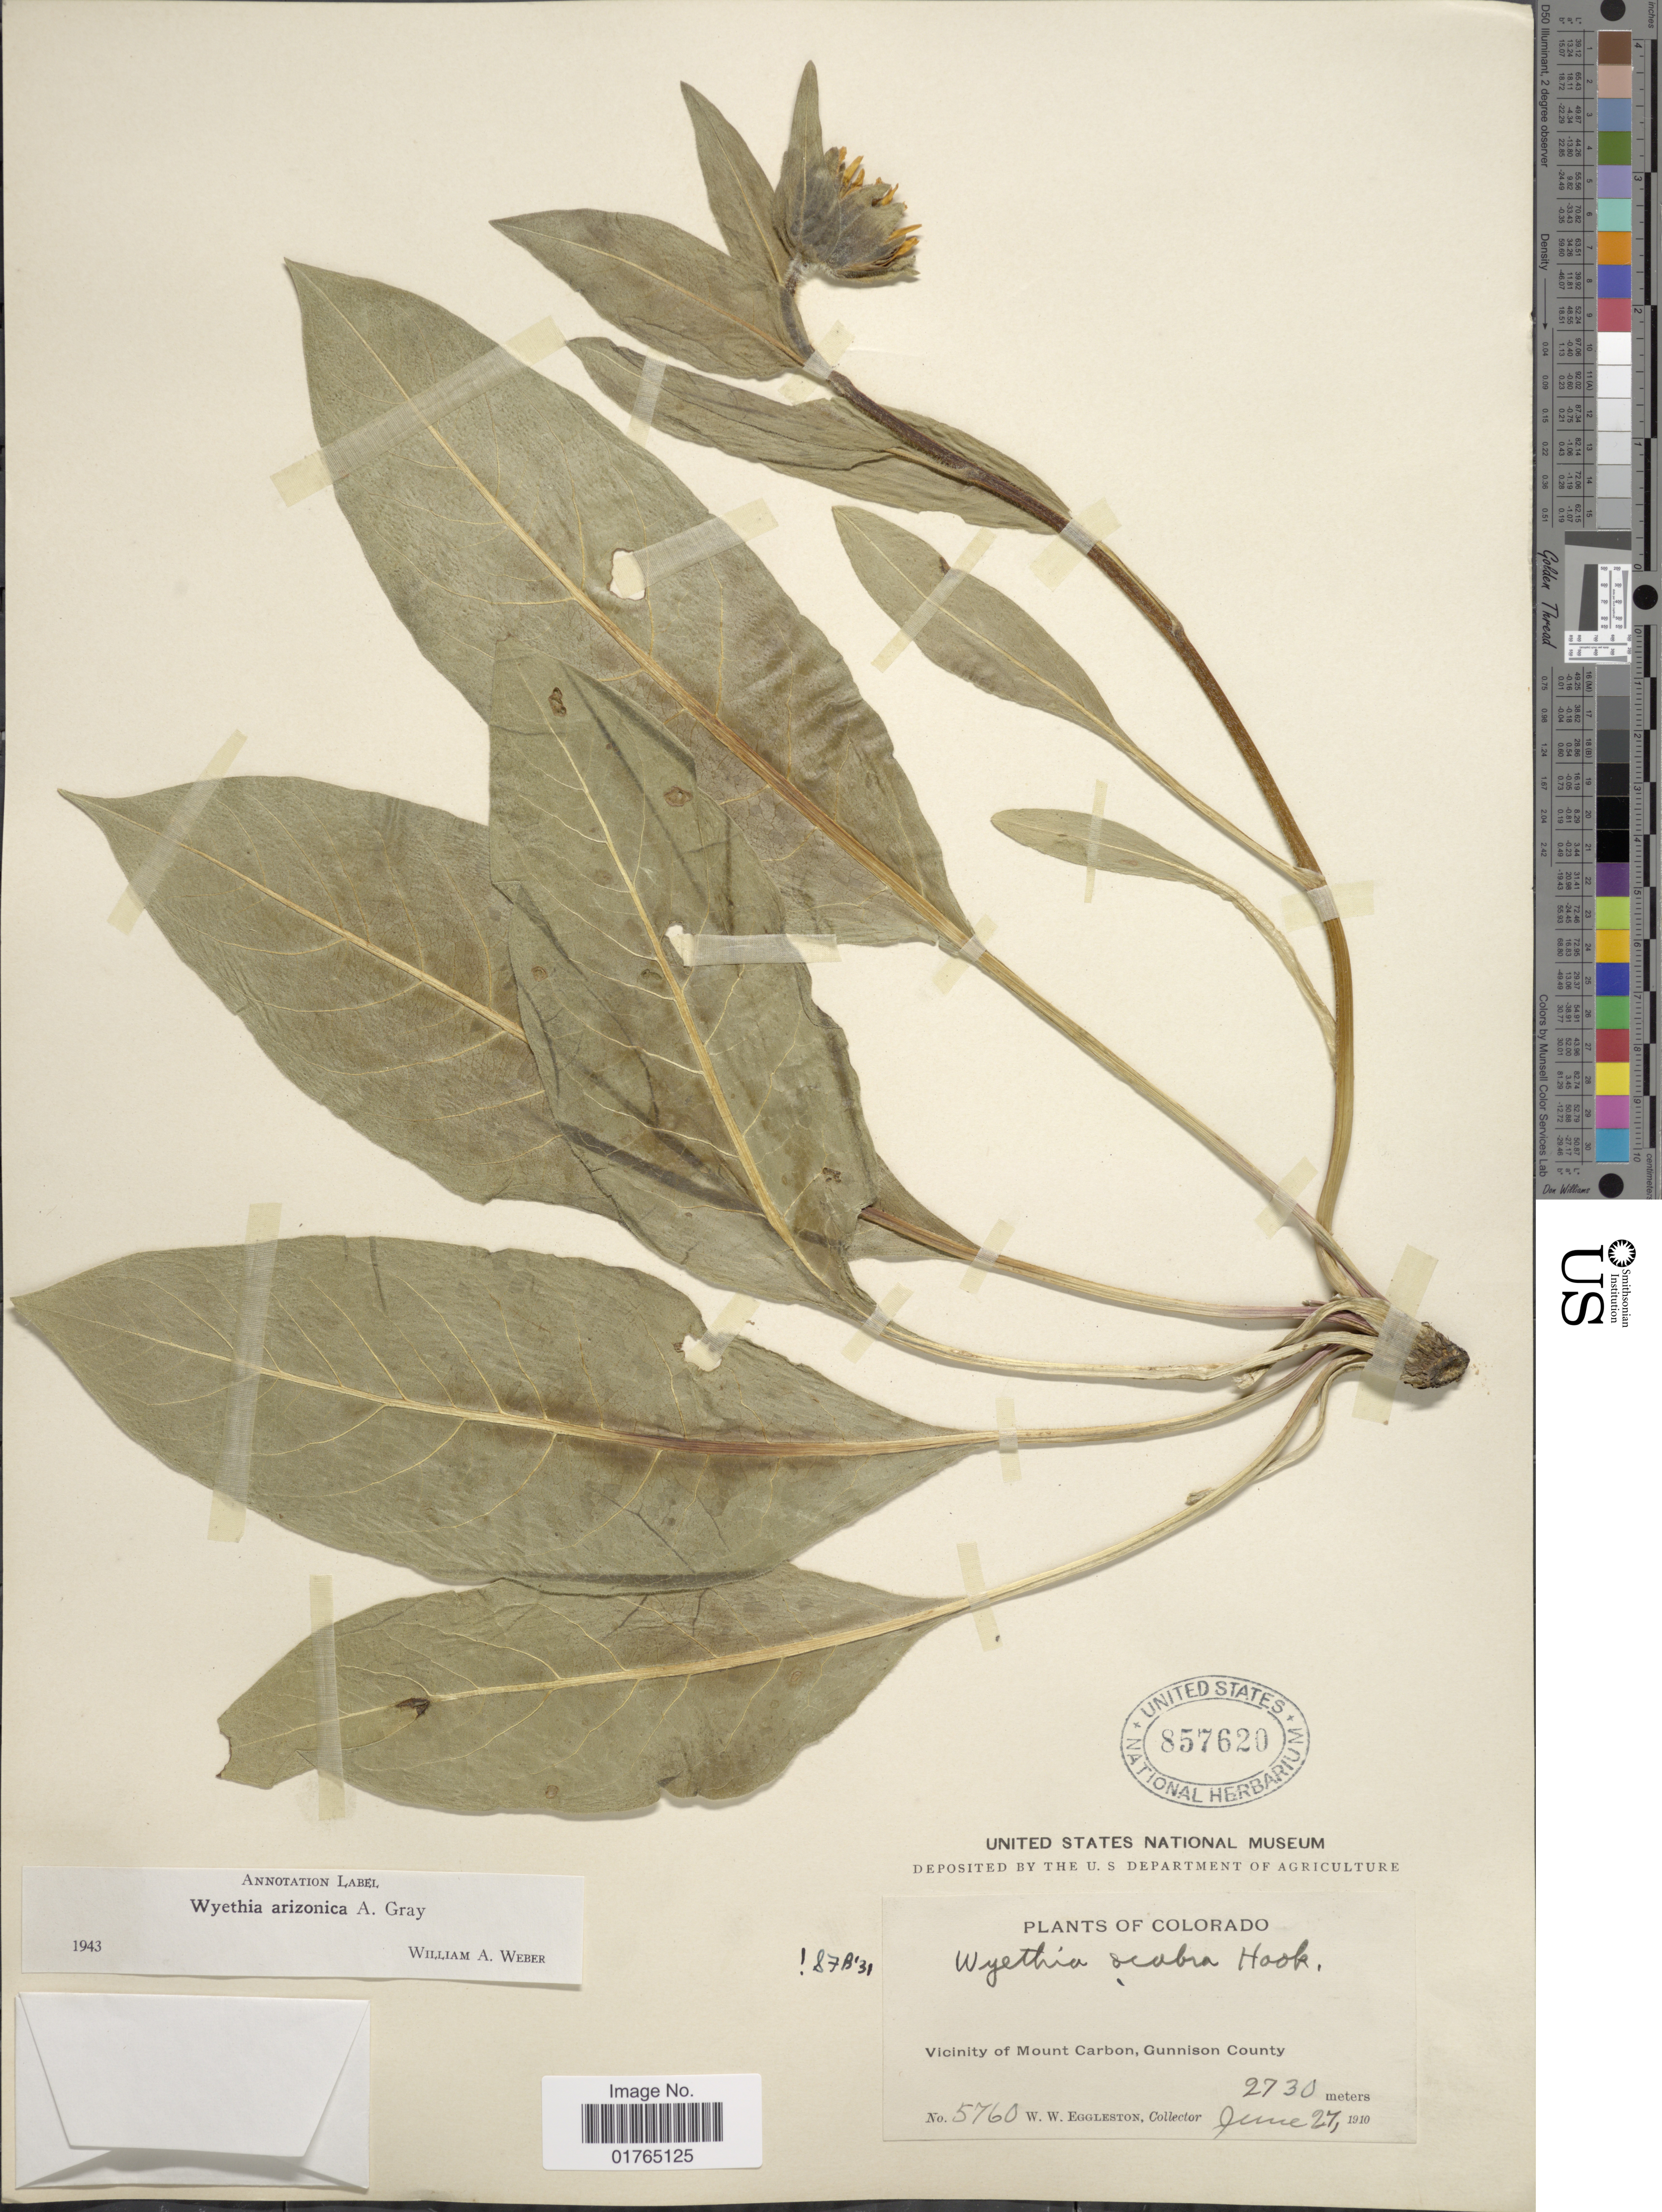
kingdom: Plantae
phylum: Tracheophyta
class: Magnoliopsida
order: Asterales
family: Asteraceae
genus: Wyethia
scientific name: Wyethia arizonica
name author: A. Gray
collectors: W. W. Eggleston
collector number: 5760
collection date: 1910-06-27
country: United States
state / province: Colorado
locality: Vicinity of Mount Carbon, Gunnison County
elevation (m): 2730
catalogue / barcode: US 857620